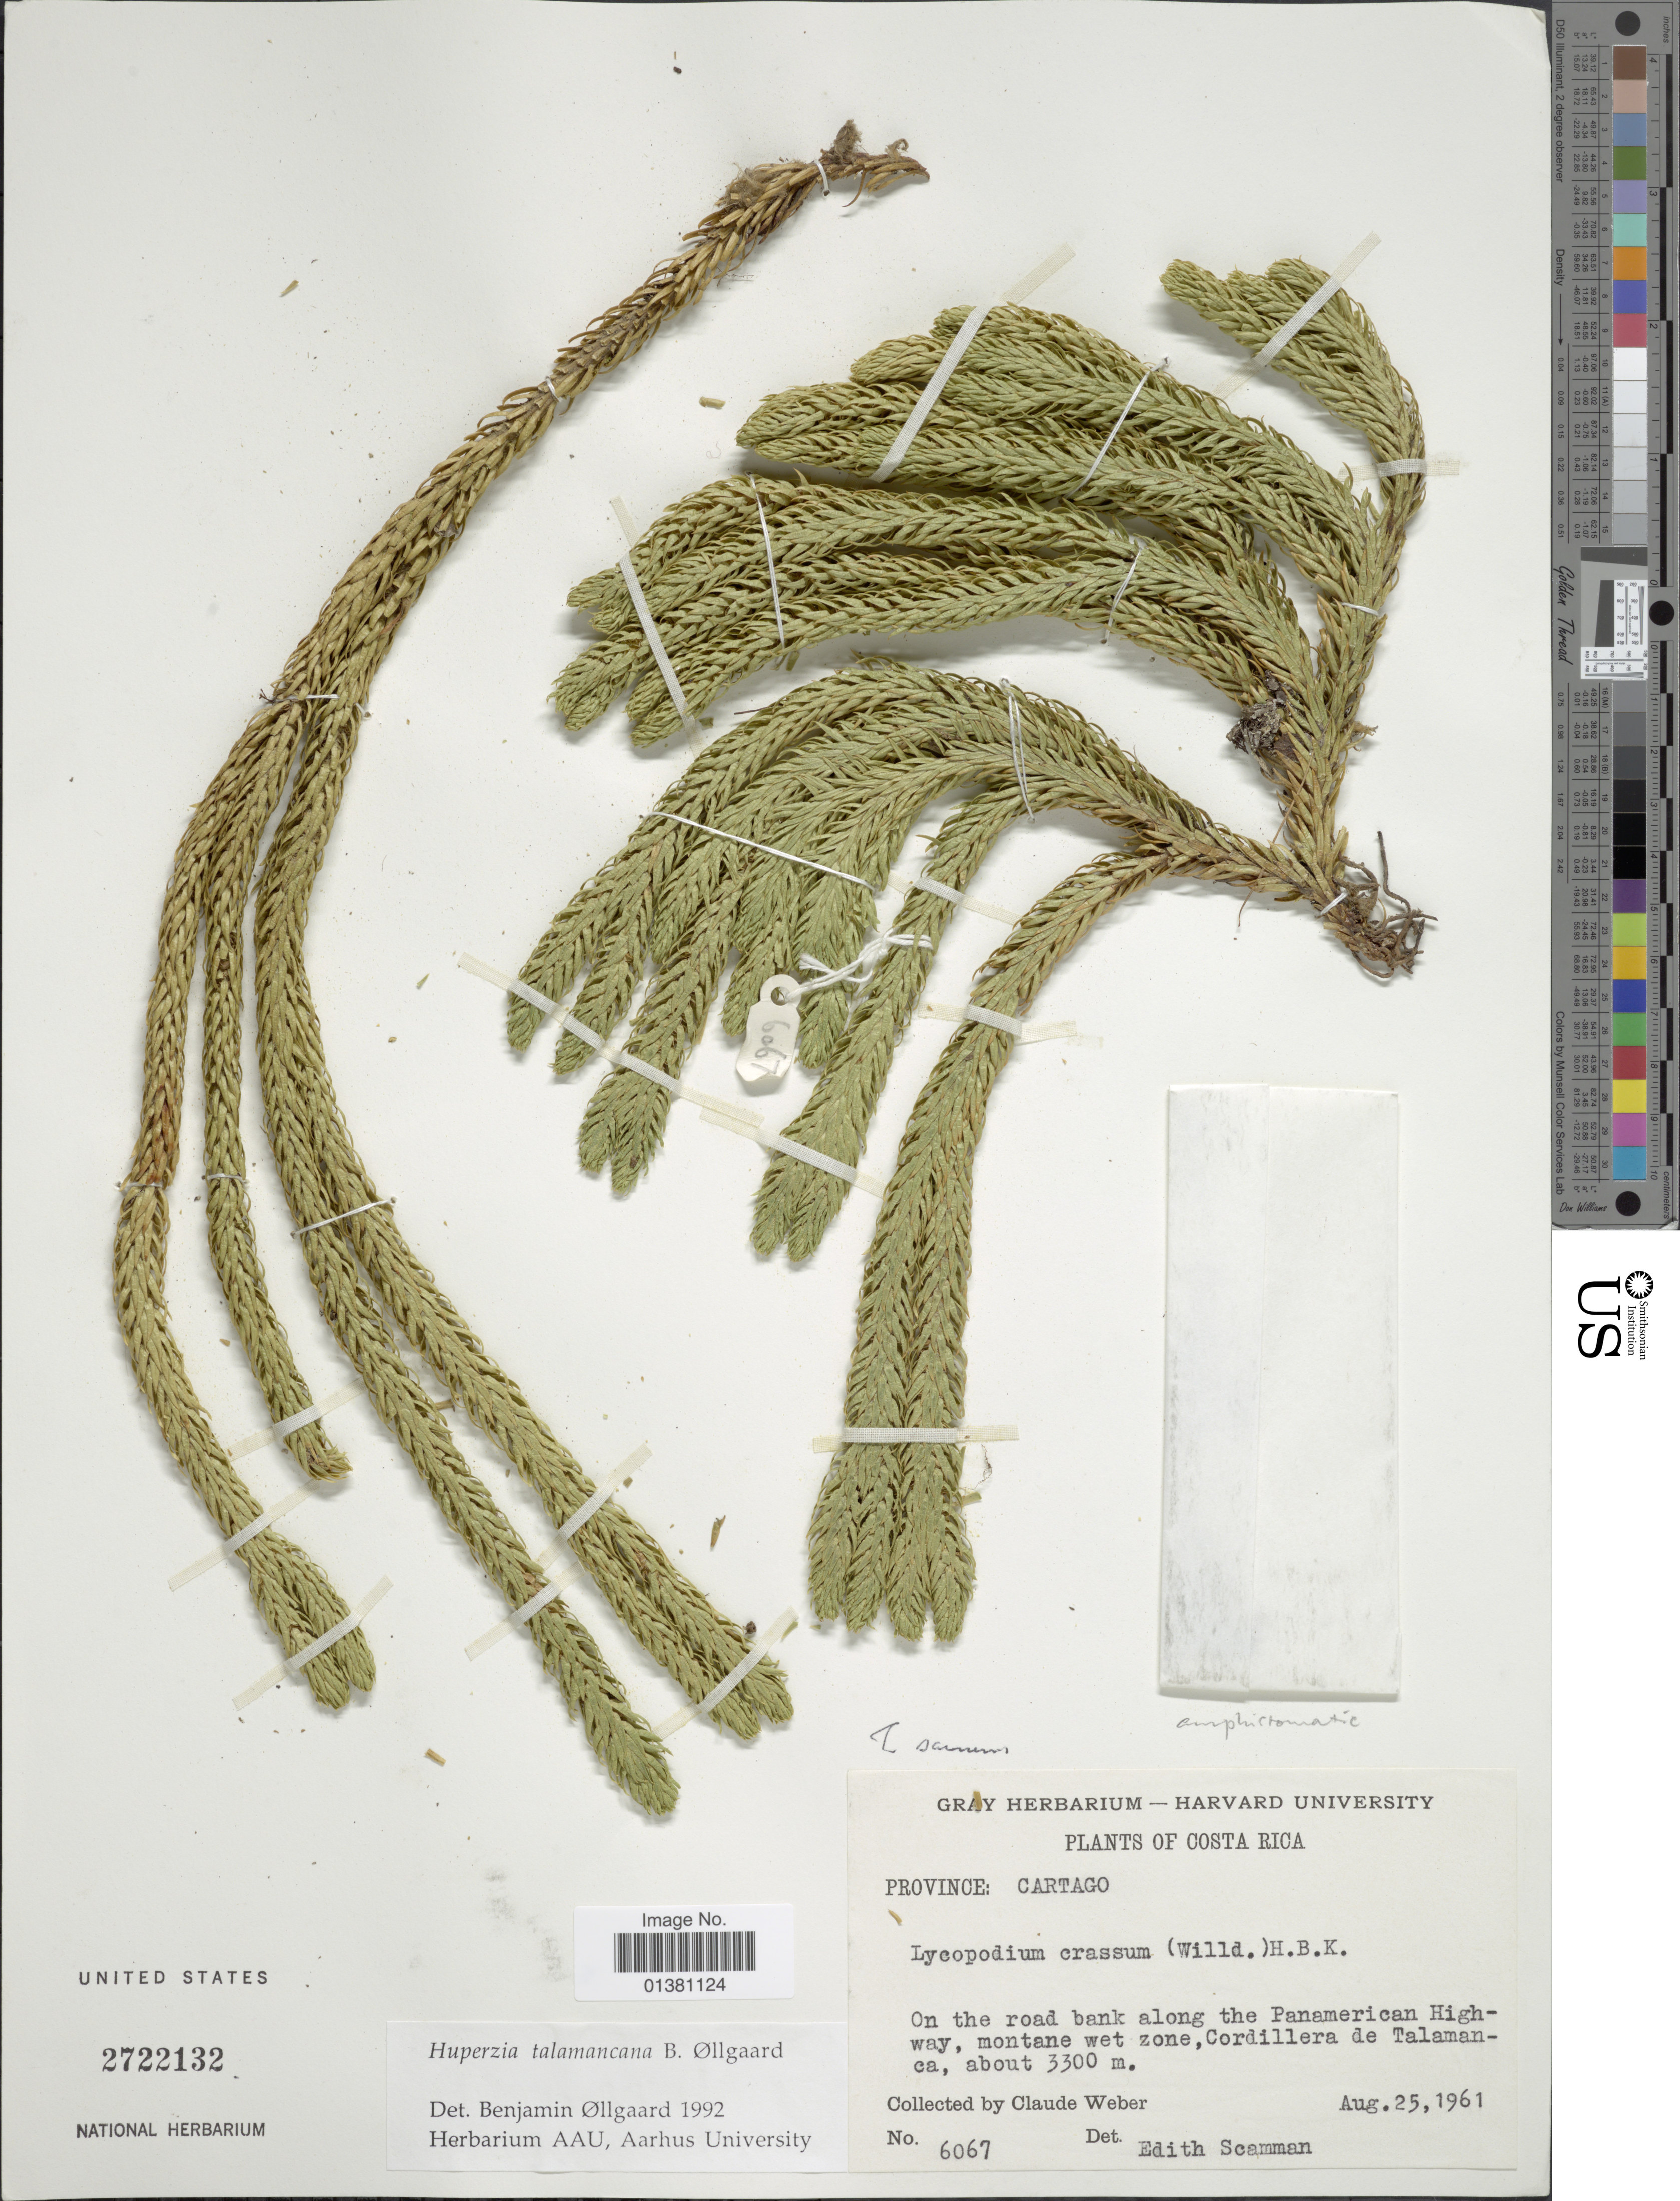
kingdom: Plantae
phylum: Tracheophyta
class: Lycopodiopsida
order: Lycopodiales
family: Lycopodiaceae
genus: Phlegmariurus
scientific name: Phlegmariurus talamancanus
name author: (B. Øllg.) B. Øllg.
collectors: C. M. Weber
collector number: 6067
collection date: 1961-08-25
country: Costa Rica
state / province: Cartago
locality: Province: Cartago, On the road bank along the Panamerican Highway, montane wet zone, Cordillera de Talamanca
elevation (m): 3300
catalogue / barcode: US 2722132